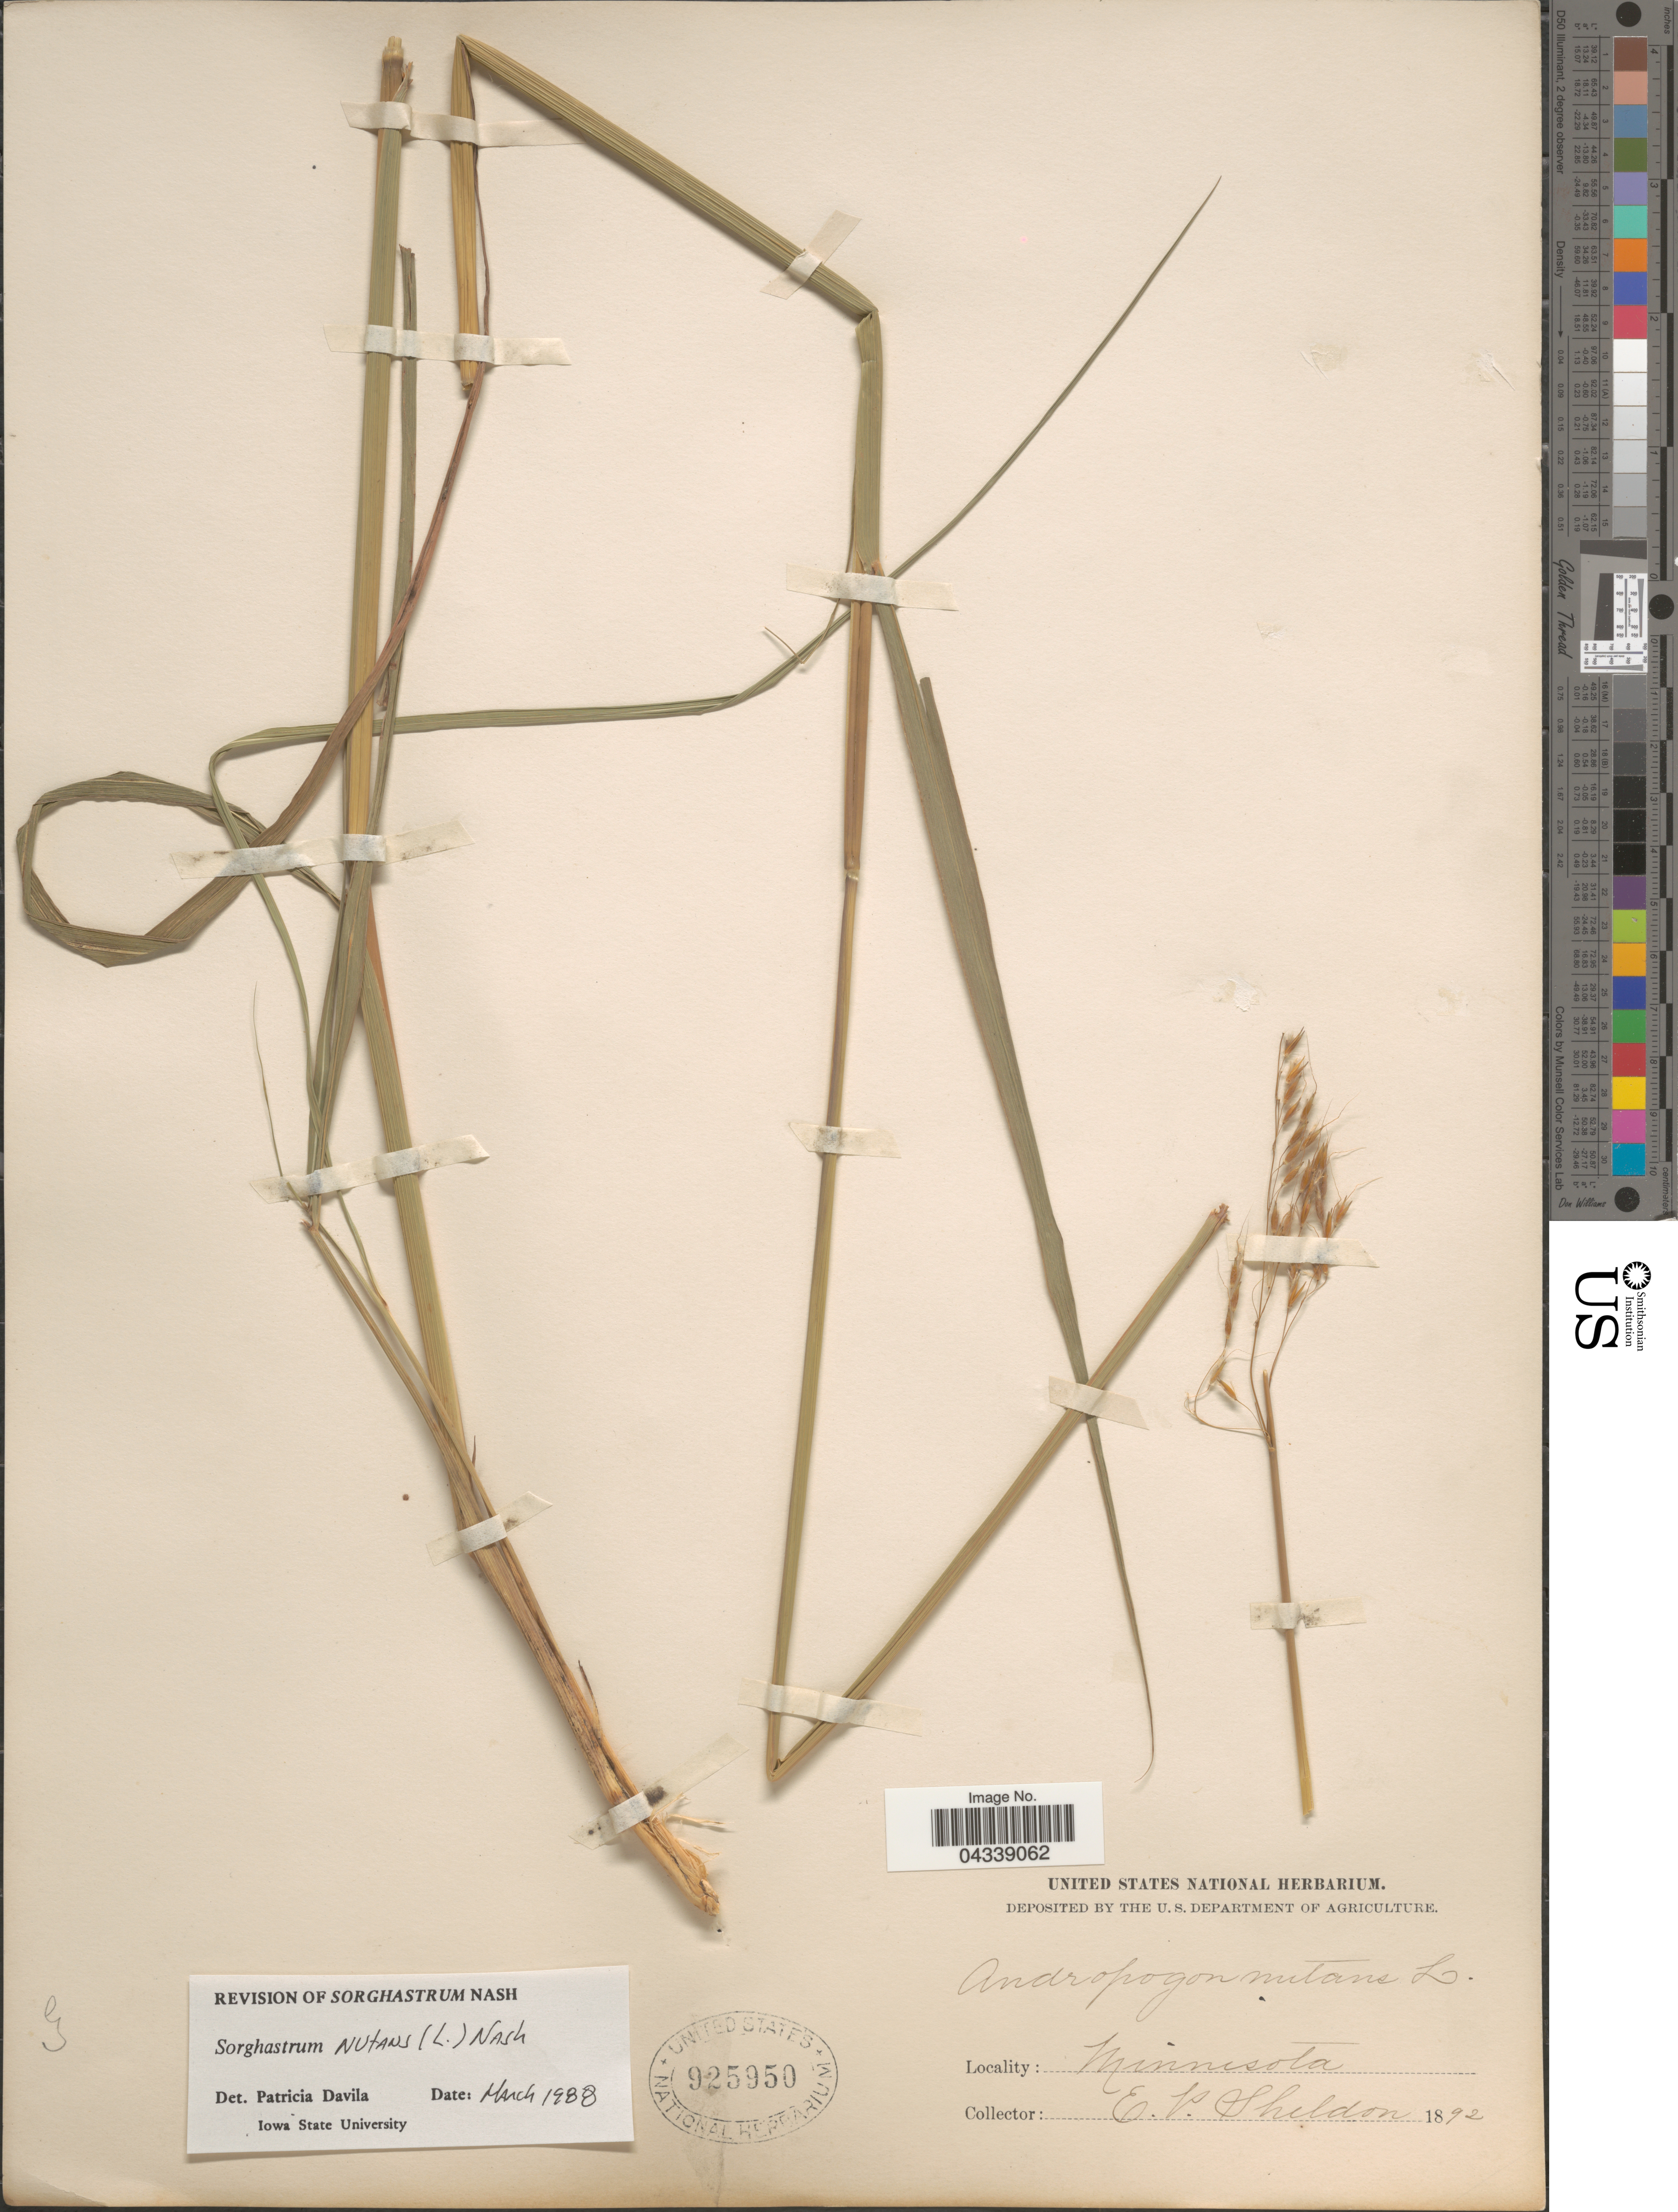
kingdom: Plantae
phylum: Tracheophyta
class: Liliopsida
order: Poales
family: Poaceae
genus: Sorghastrum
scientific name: Sorghastrum nutans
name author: (L.) Nash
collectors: E. P. Sheldon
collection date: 1892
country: United States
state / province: Minnesota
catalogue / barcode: US 925950